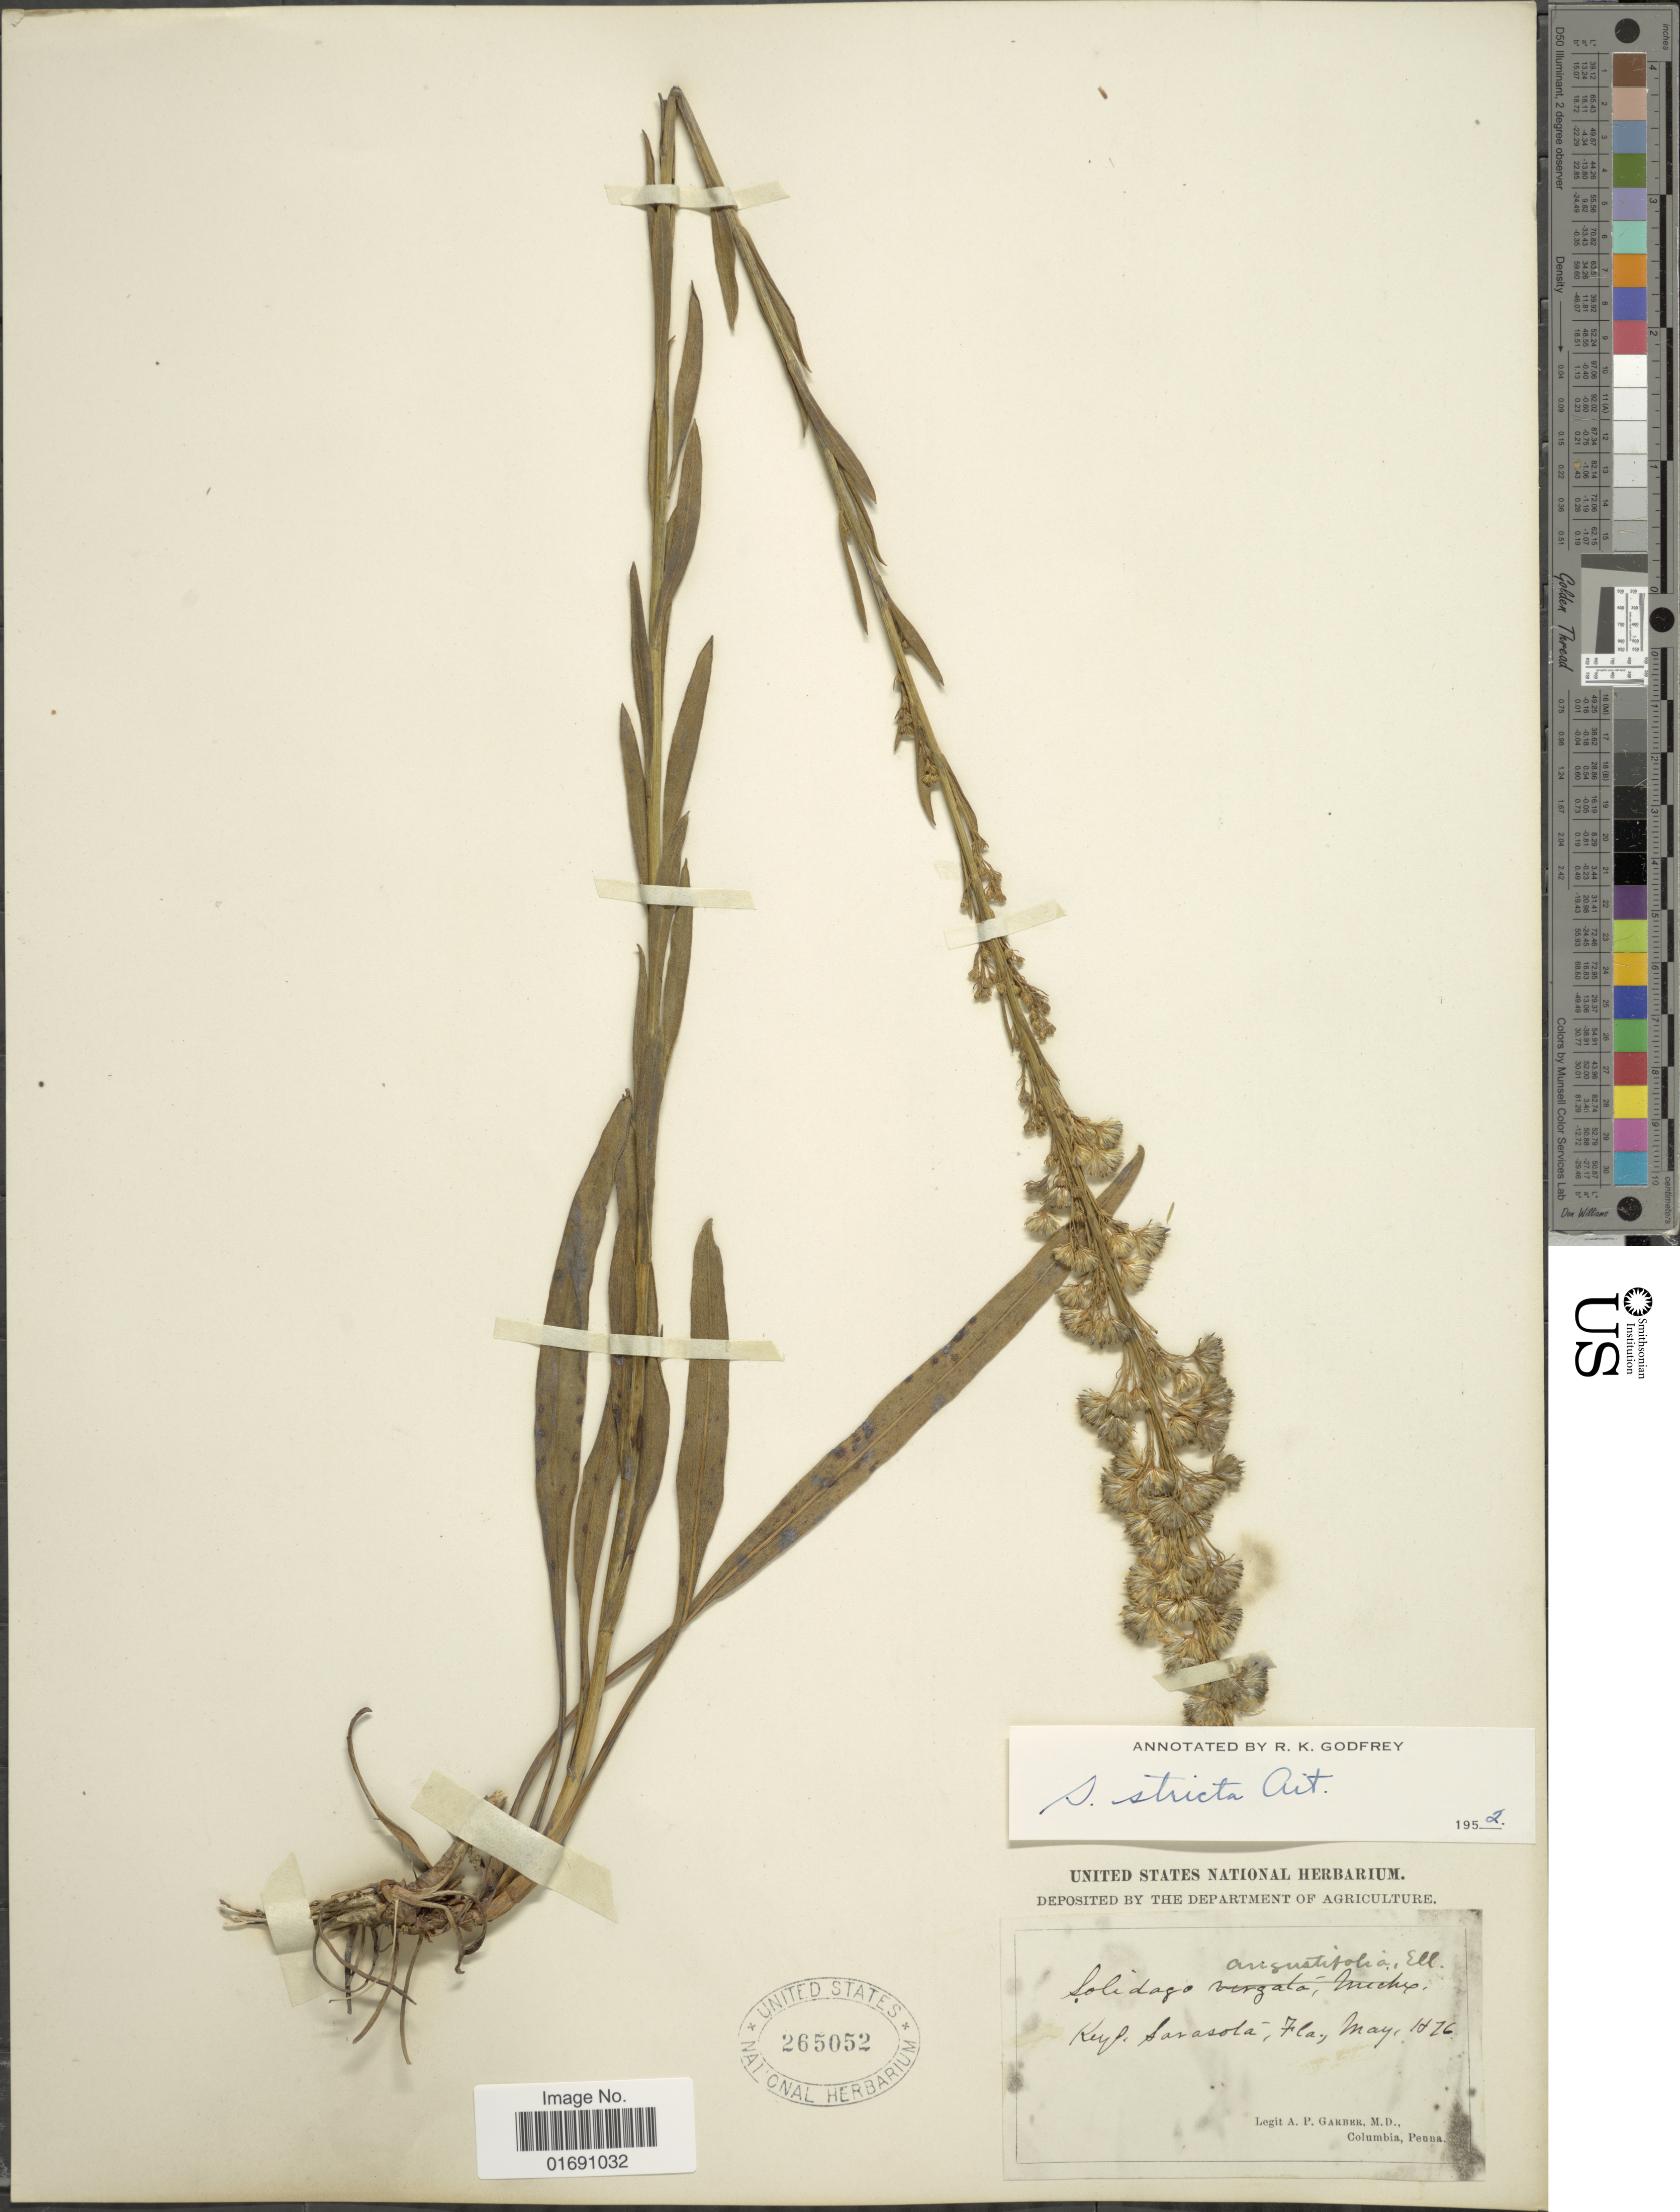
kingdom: Plantae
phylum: Tracheophyta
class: Magnoliopsida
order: Asterales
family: Asteraceae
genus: Solidago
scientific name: Solidago stricta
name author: Aiton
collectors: A. P. Garber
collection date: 1876-05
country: United States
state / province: Florida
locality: Keys. Sarasola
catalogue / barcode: US 265052